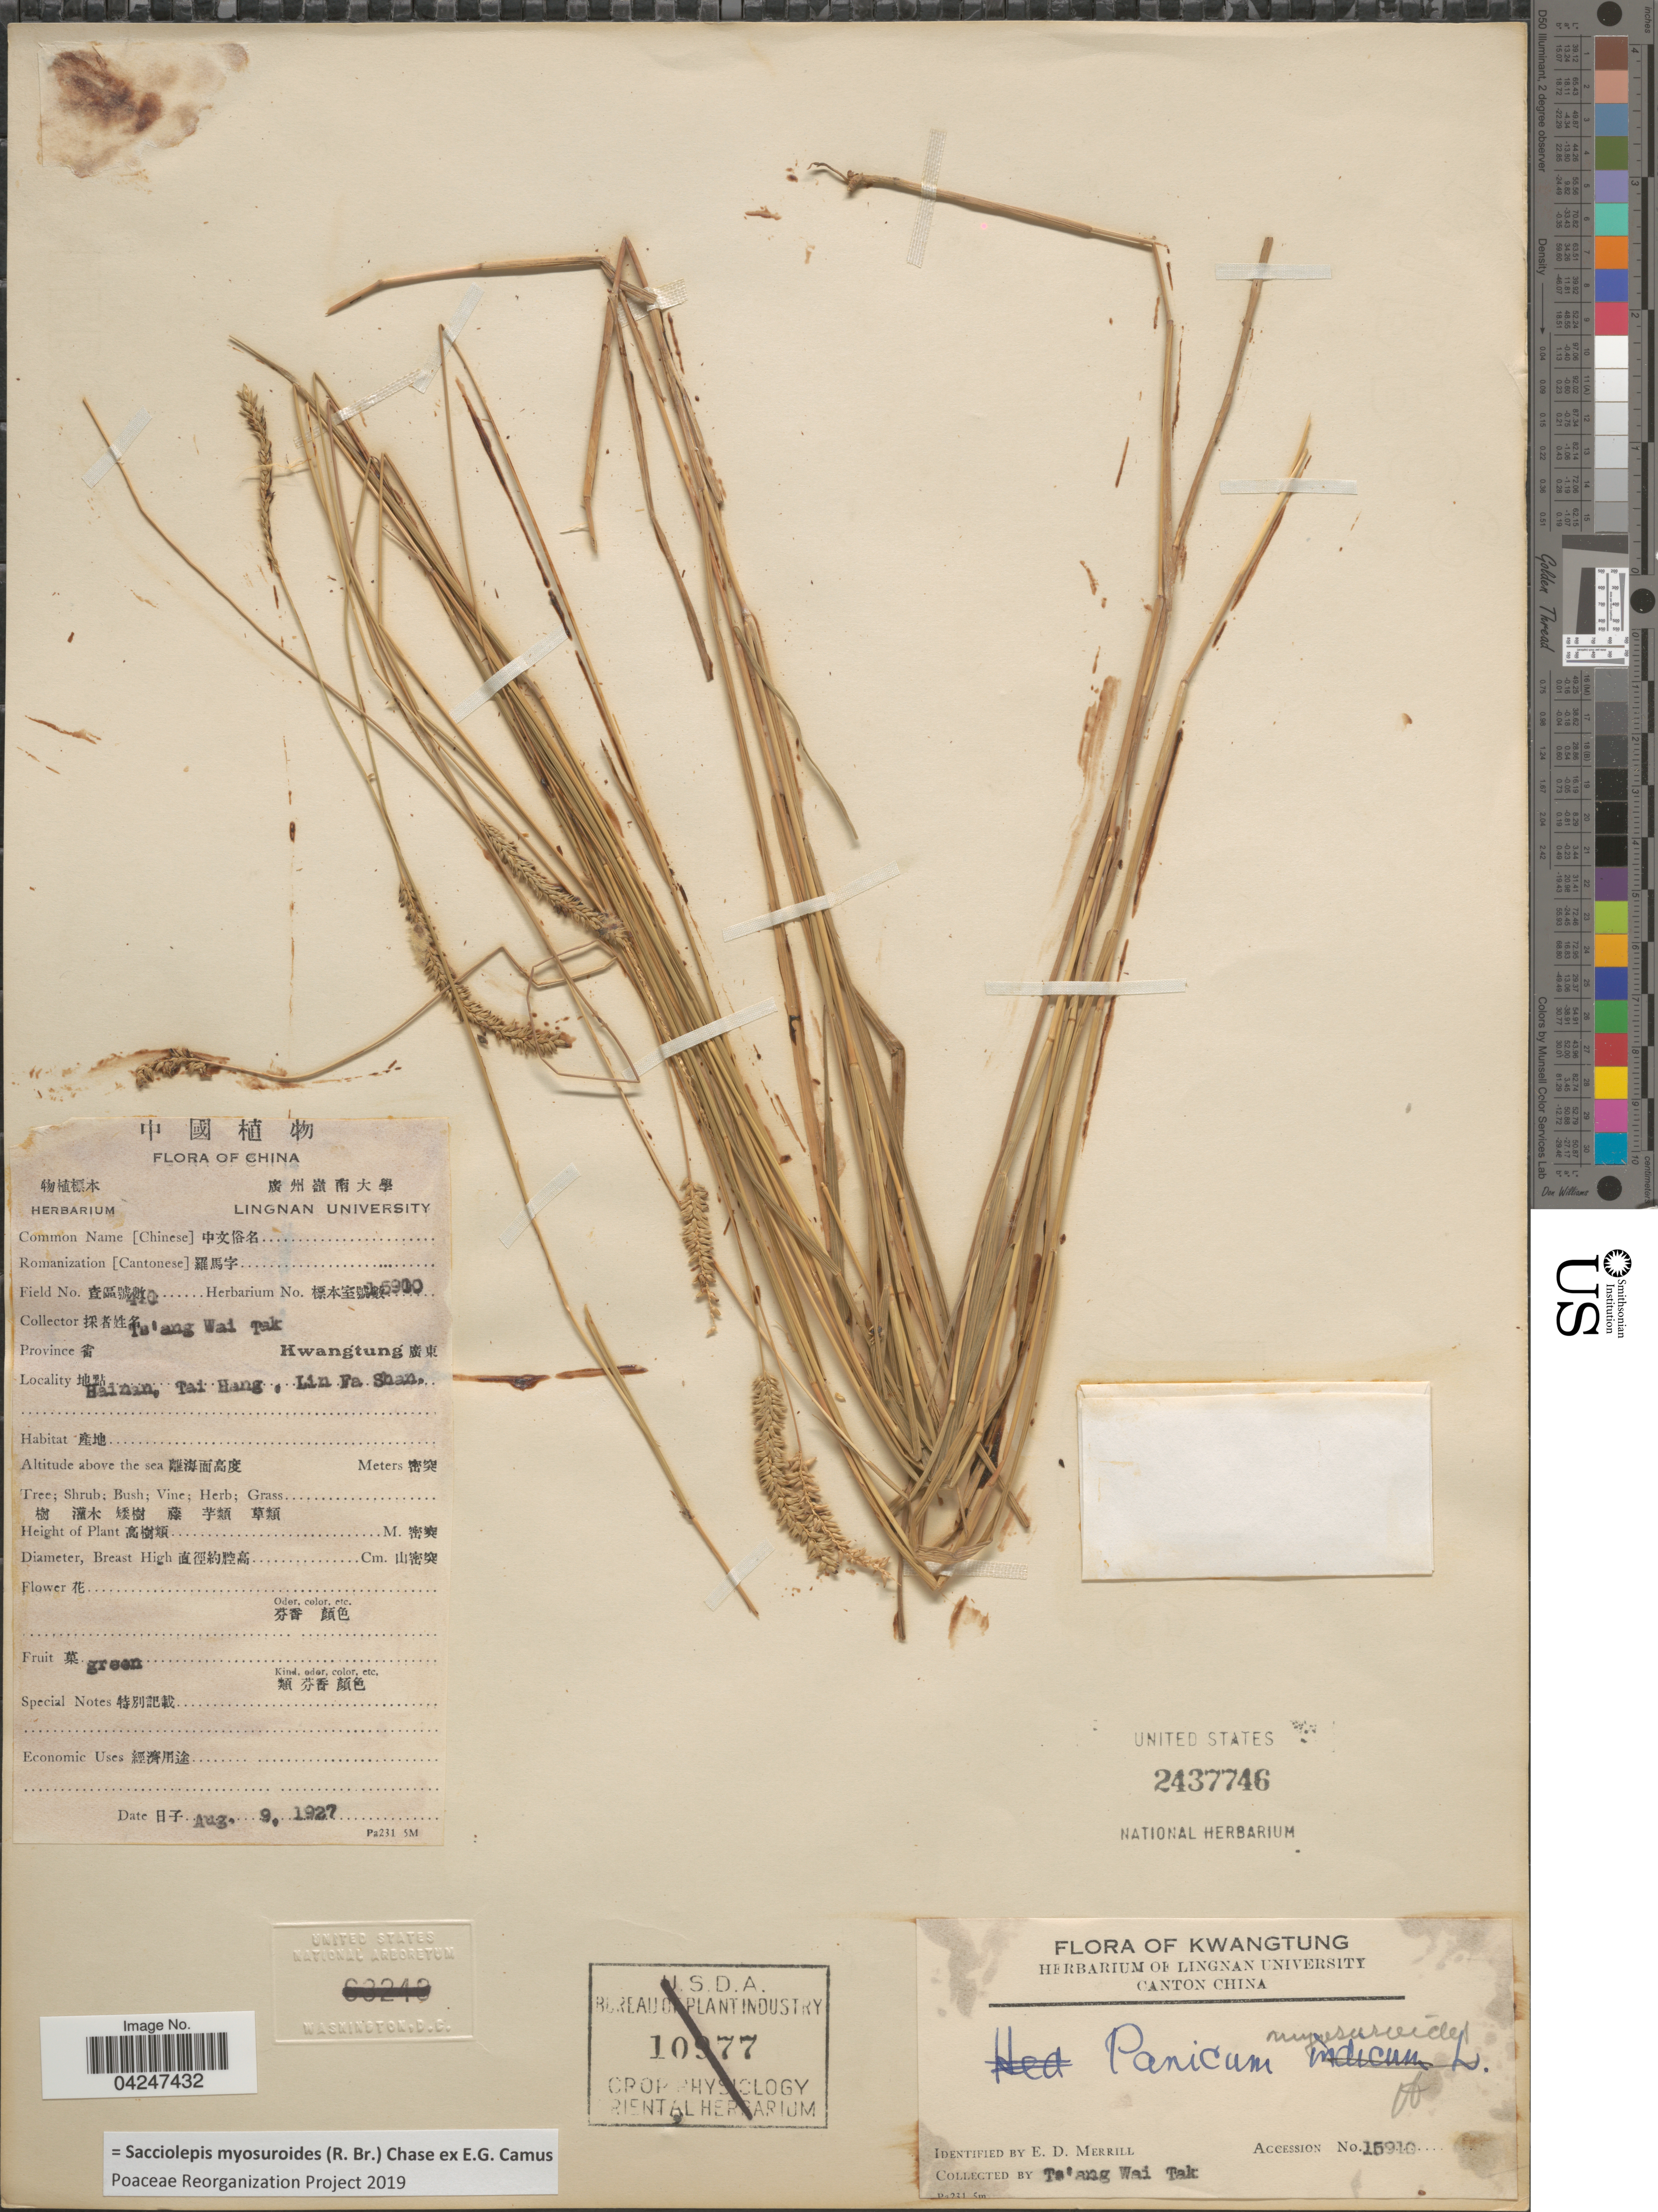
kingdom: Plantae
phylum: Tracheophyta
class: Liliopsida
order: Poales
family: Poaceae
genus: Sacciolepis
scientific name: Sacciolepis myosuroides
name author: (R. Br.) Chase ex E.G. Camus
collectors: W. T. Tsang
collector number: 410*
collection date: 1927-08-09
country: China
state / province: Guangdong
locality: Kwangtung. Hainan, Tai Hang, Lin Fa Shan.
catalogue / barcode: US 2437746